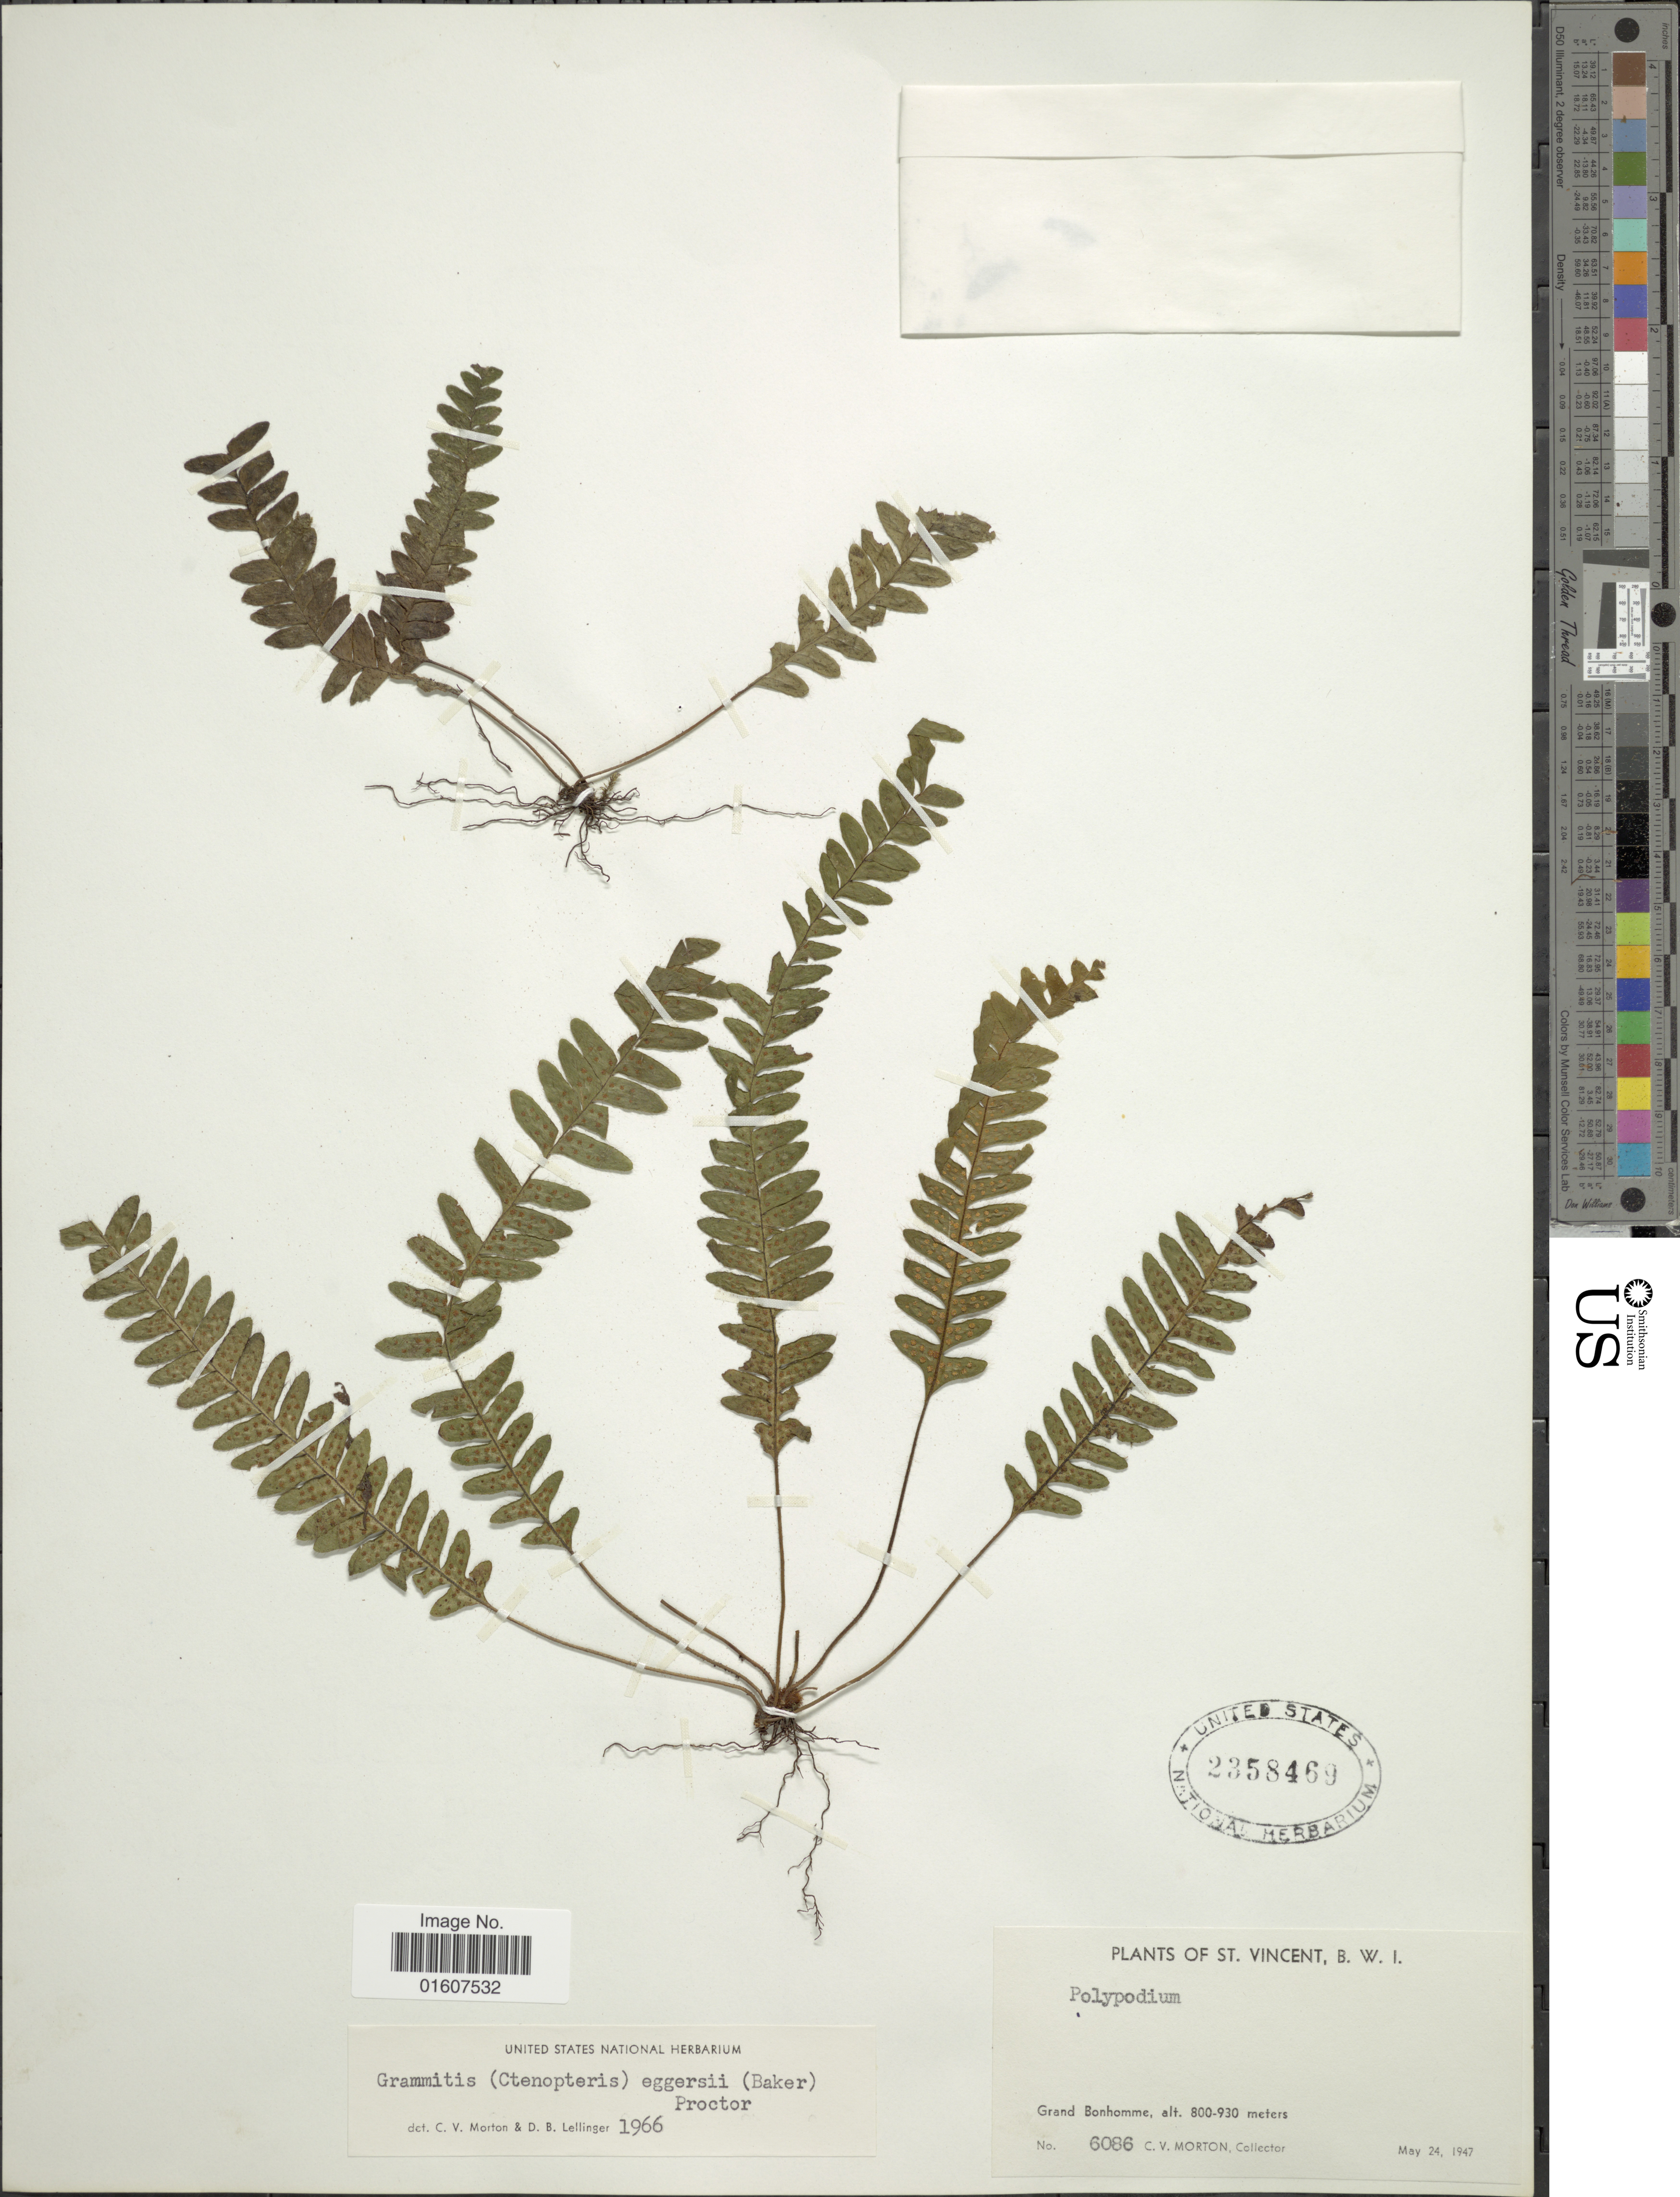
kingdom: Plantae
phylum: Tracheophyta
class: Polypodiopsida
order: Polypodiales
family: Polypodiaceae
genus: Terpsichore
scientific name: Terpsichore eggersii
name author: (Baker ex Hook.) A.R. Sm.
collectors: C. V. Morton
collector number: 6086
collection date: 1947-05-24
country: St. Vincent - Grenadines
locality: St Vincent, B.W.I. Grand Bonhomme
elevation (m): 800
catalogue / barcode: US 2358469